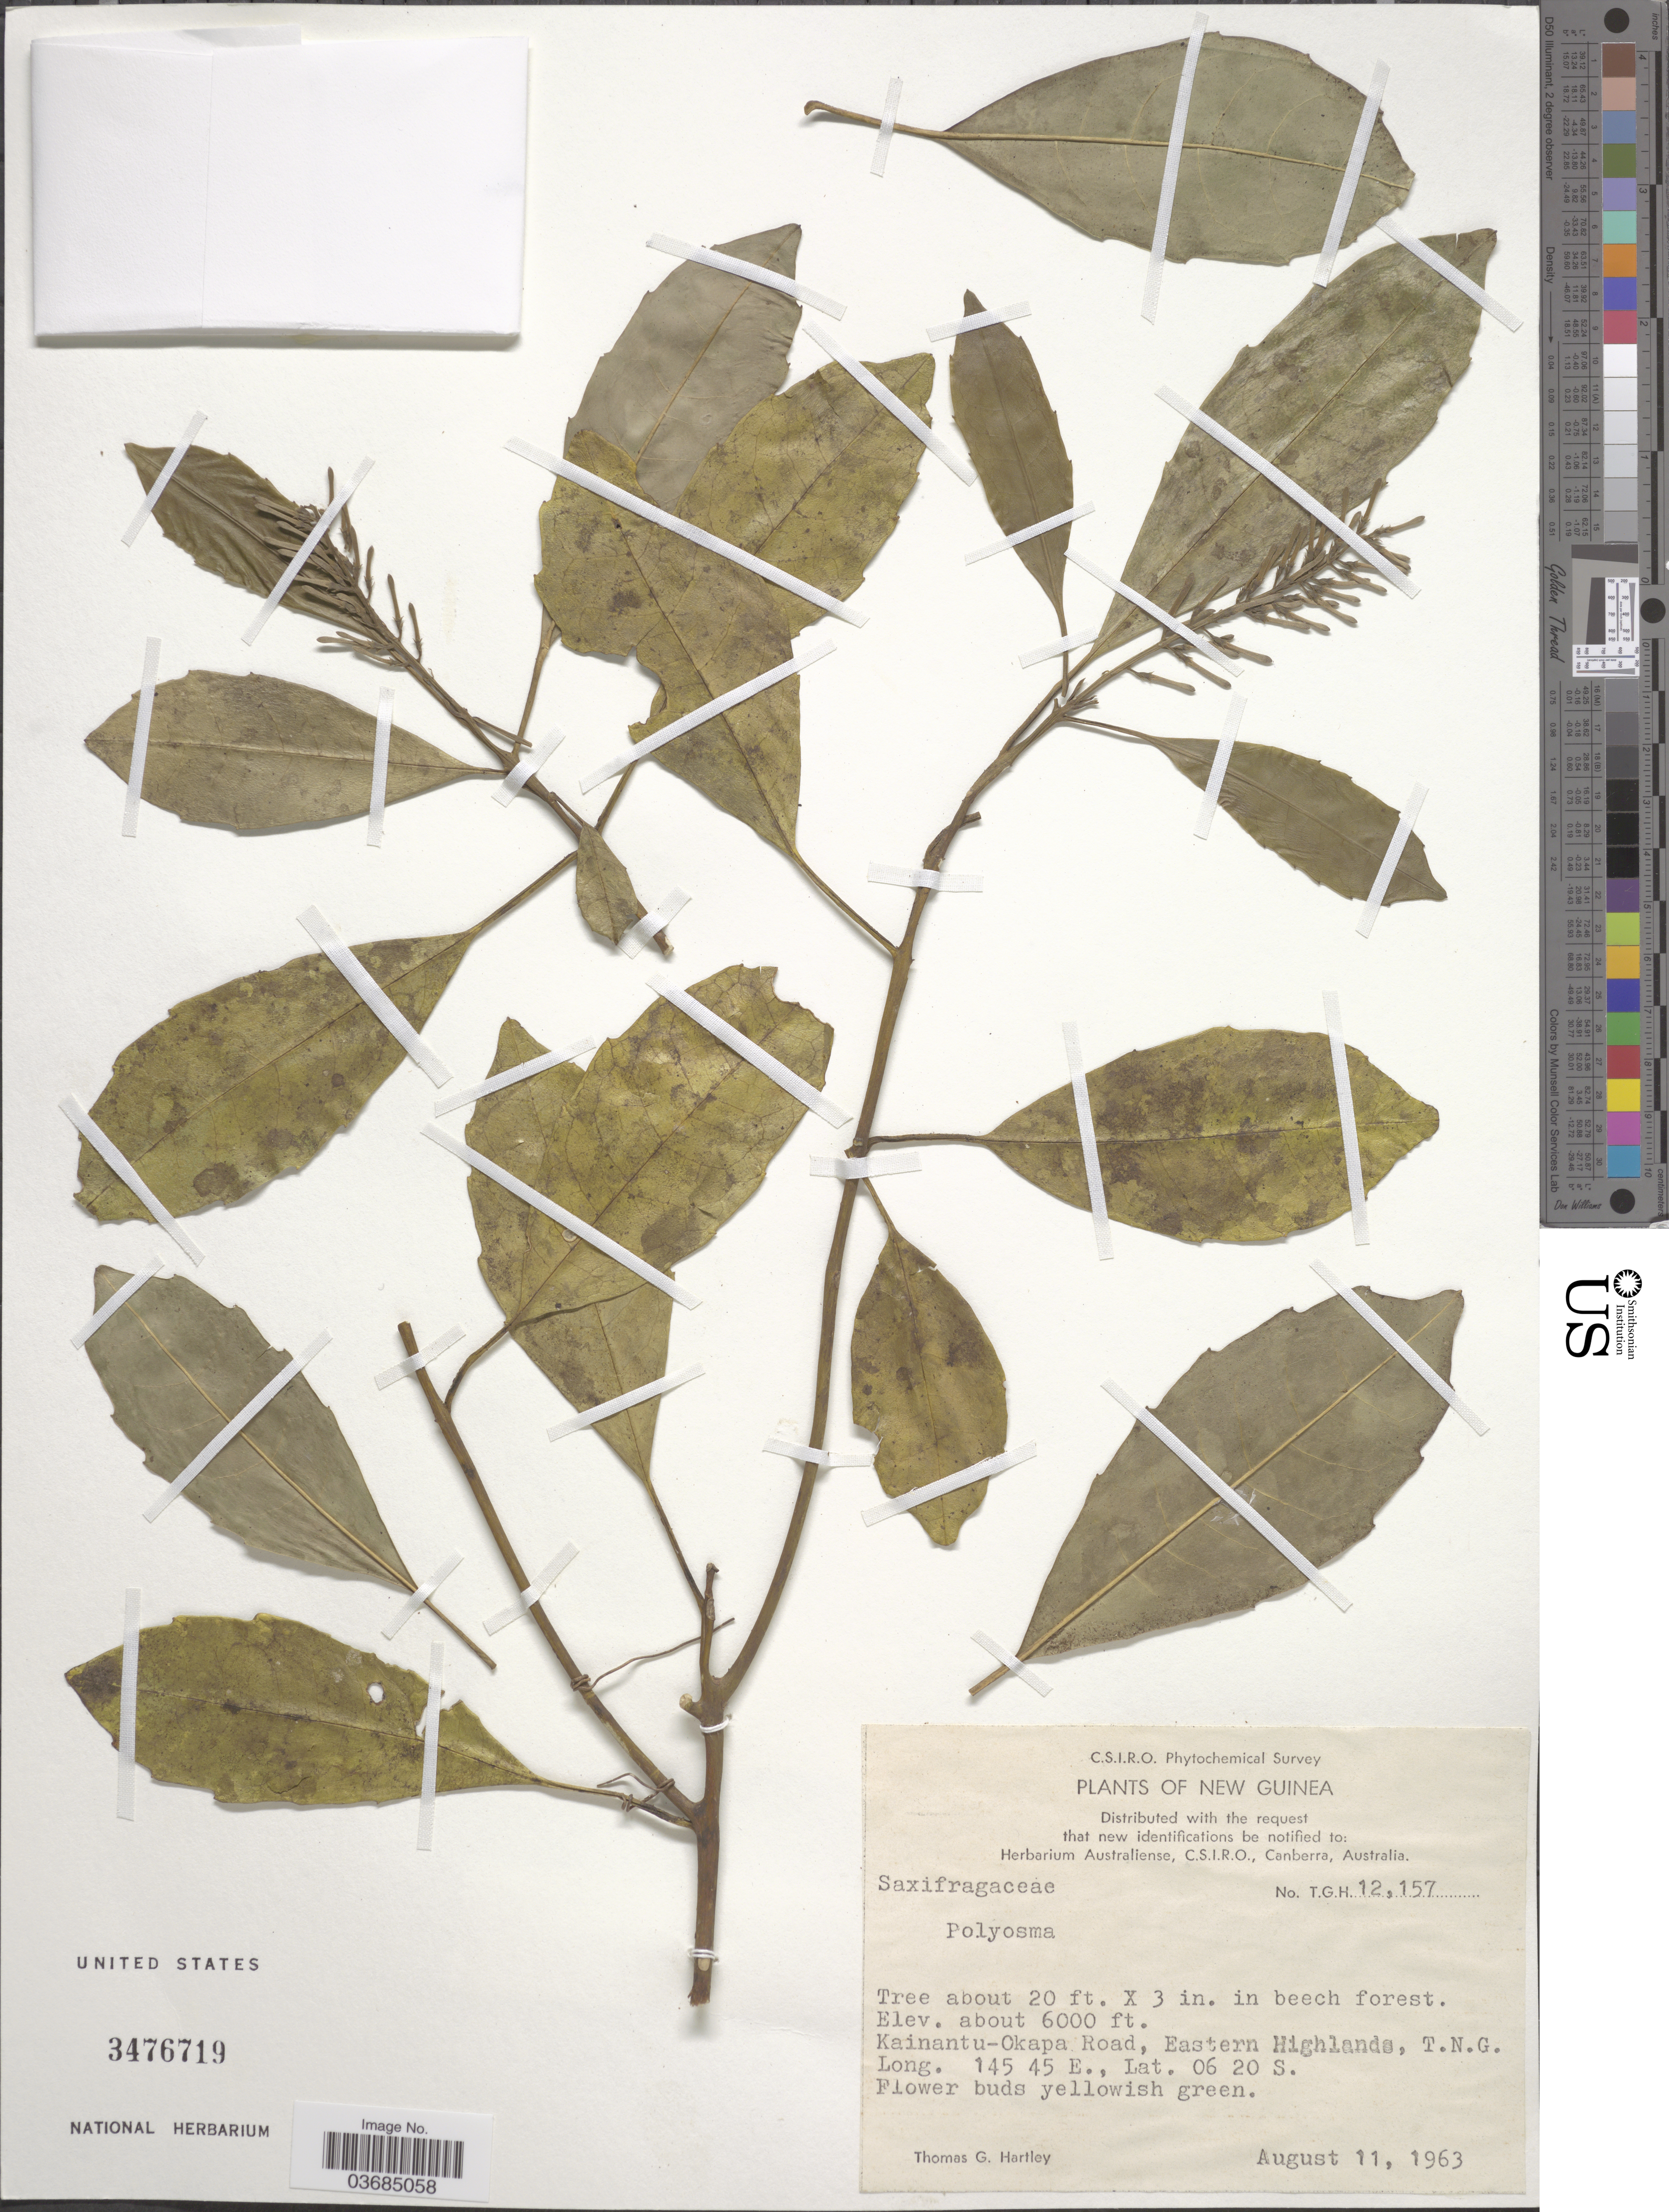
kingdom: Plantae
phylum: Tracheophyta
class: Magnoliopsida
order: Escalloniales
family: Escalloniaceae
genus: Polyosma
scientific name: Polyosma sp.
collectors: T. G. Hartley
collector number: T.G.H.12157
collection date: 1963-08-11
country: Papua New Guinea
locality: C.S.I.R.O. Phytochemical Survey. New Guinea. Kainantu-Okapa Road, Eastern Highlands, T.N.G.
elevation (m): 1829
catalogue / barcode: US 3476719